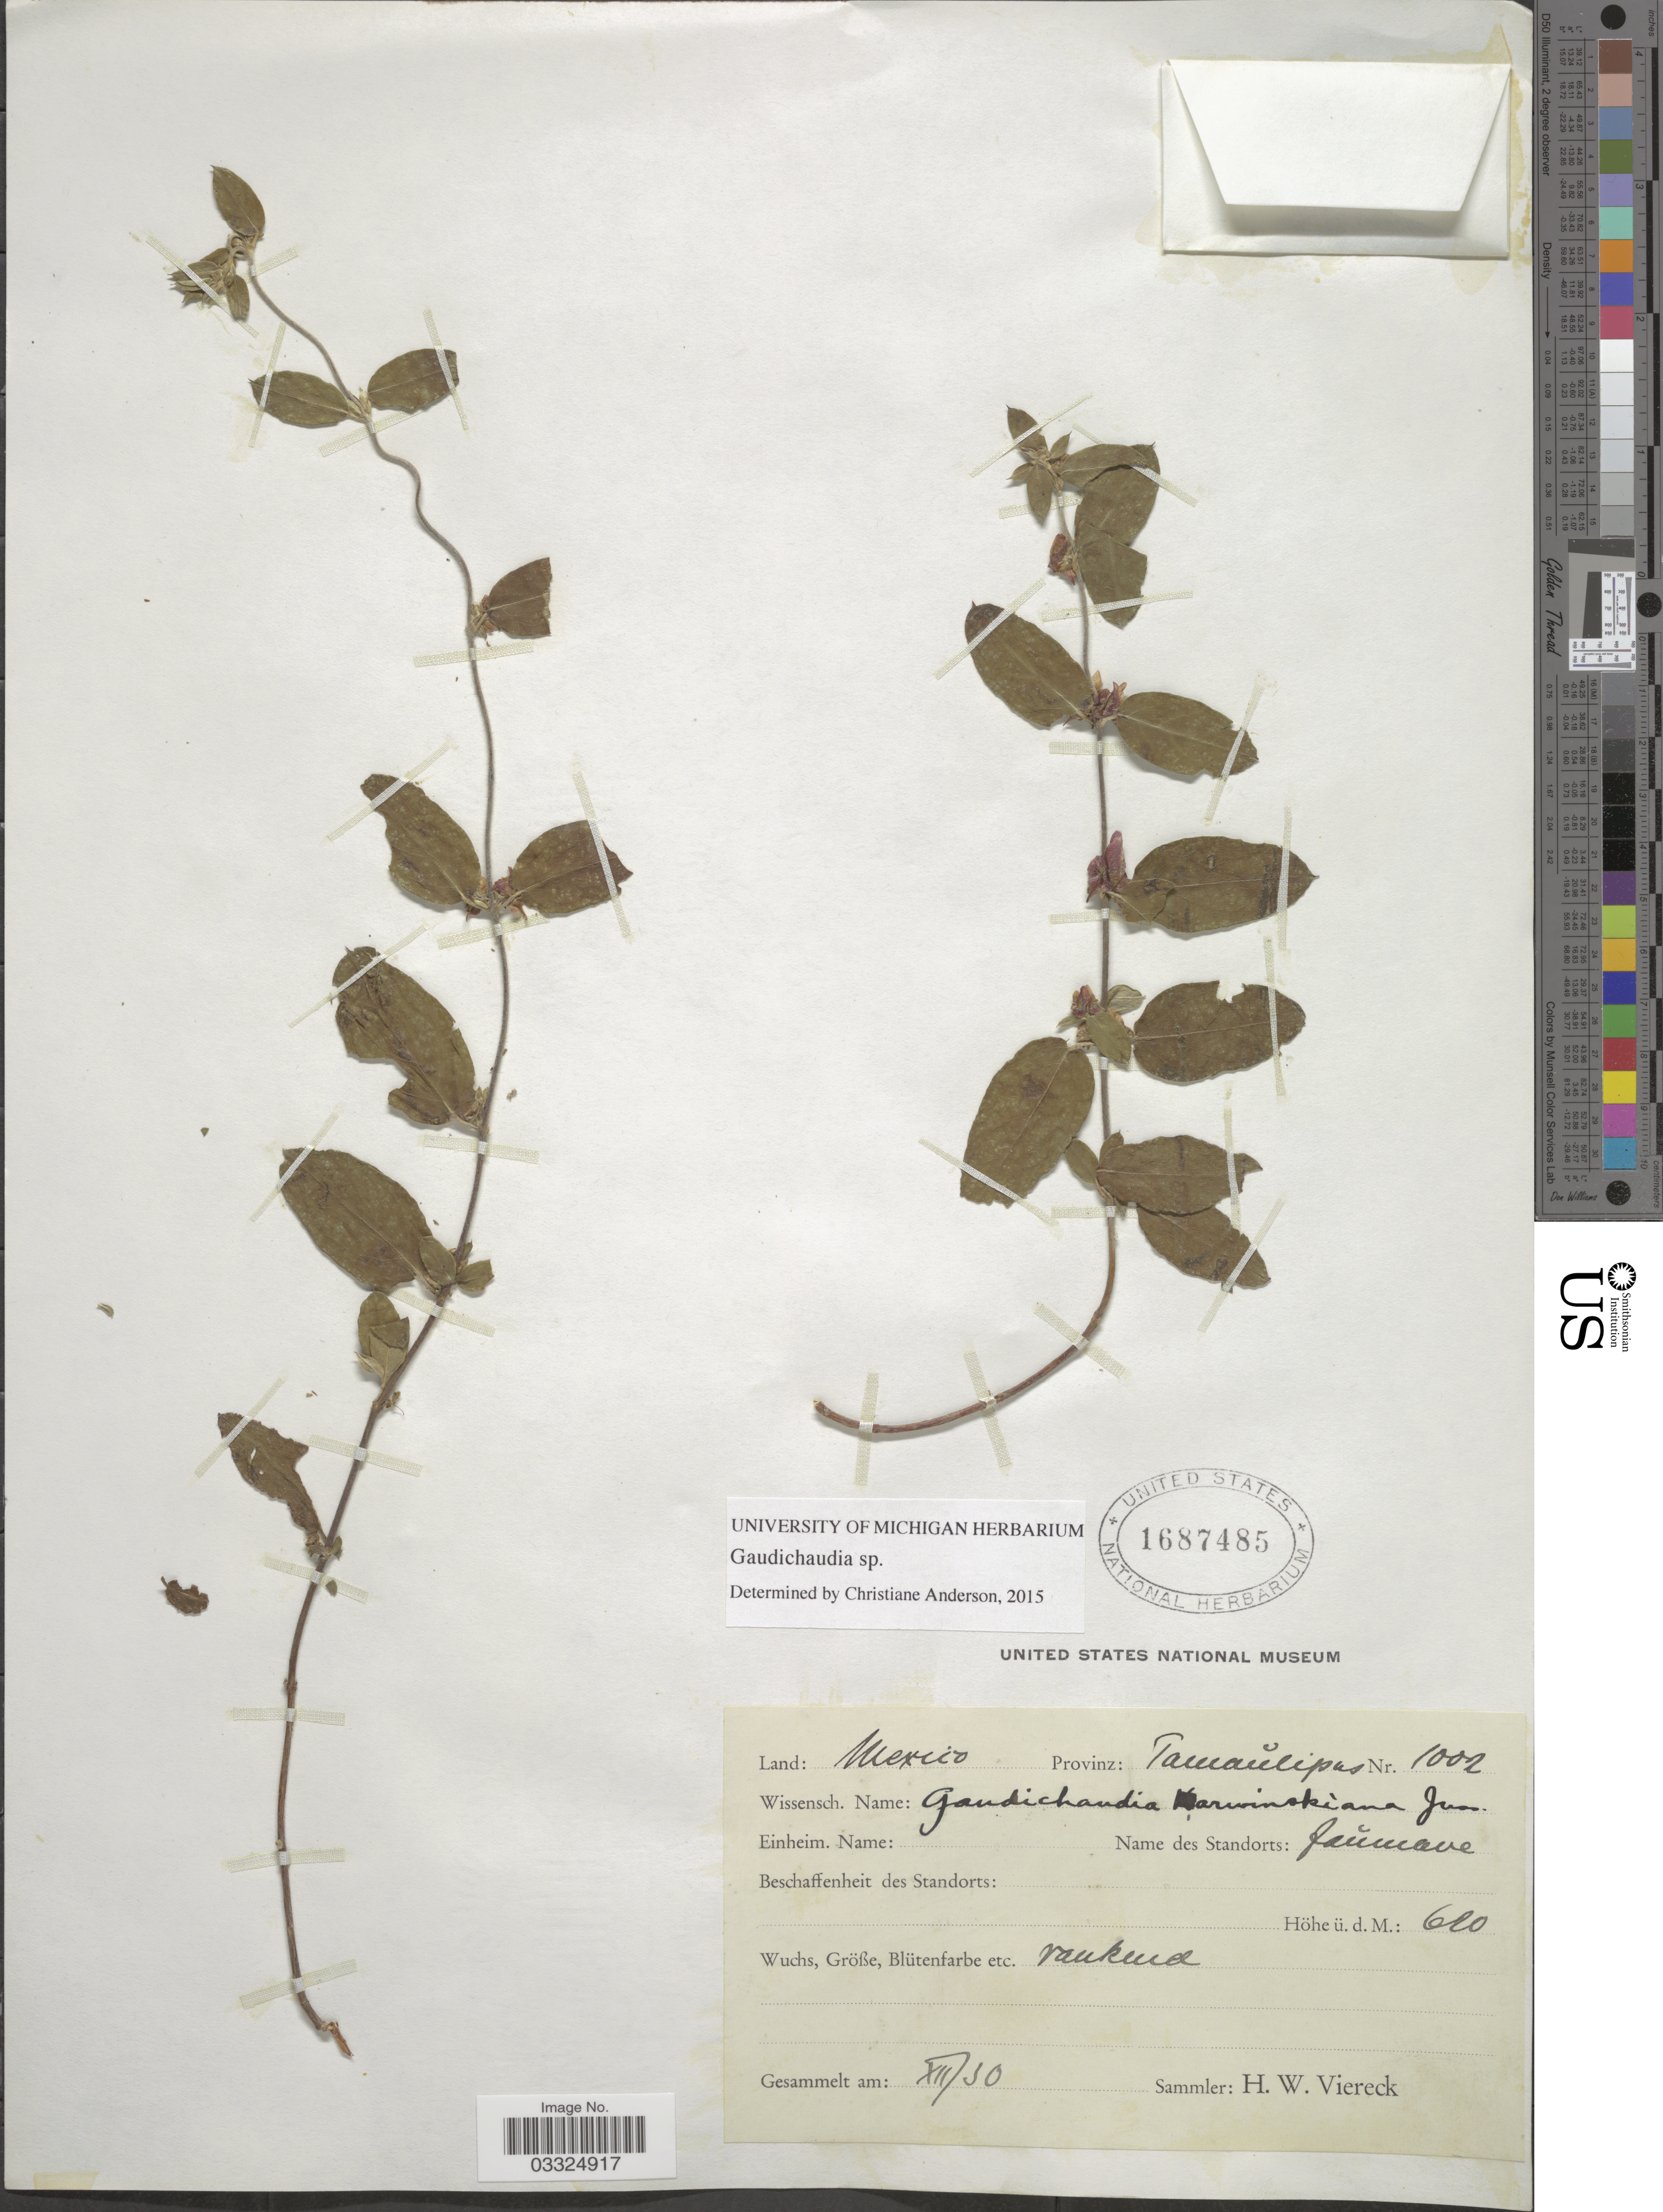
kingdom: Plantae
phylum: Tracheophyta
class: Magnoliopsida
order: Malpighiales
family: Malpighiaceae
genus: Gaudichaudia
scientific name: Gaudichaudia sp.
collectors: H. W. Viereck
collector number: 1002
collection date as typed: Transcribed d/m/y: /12/30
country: Mexico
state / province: Tamaulipas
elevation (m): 620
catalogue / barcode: US 1687485